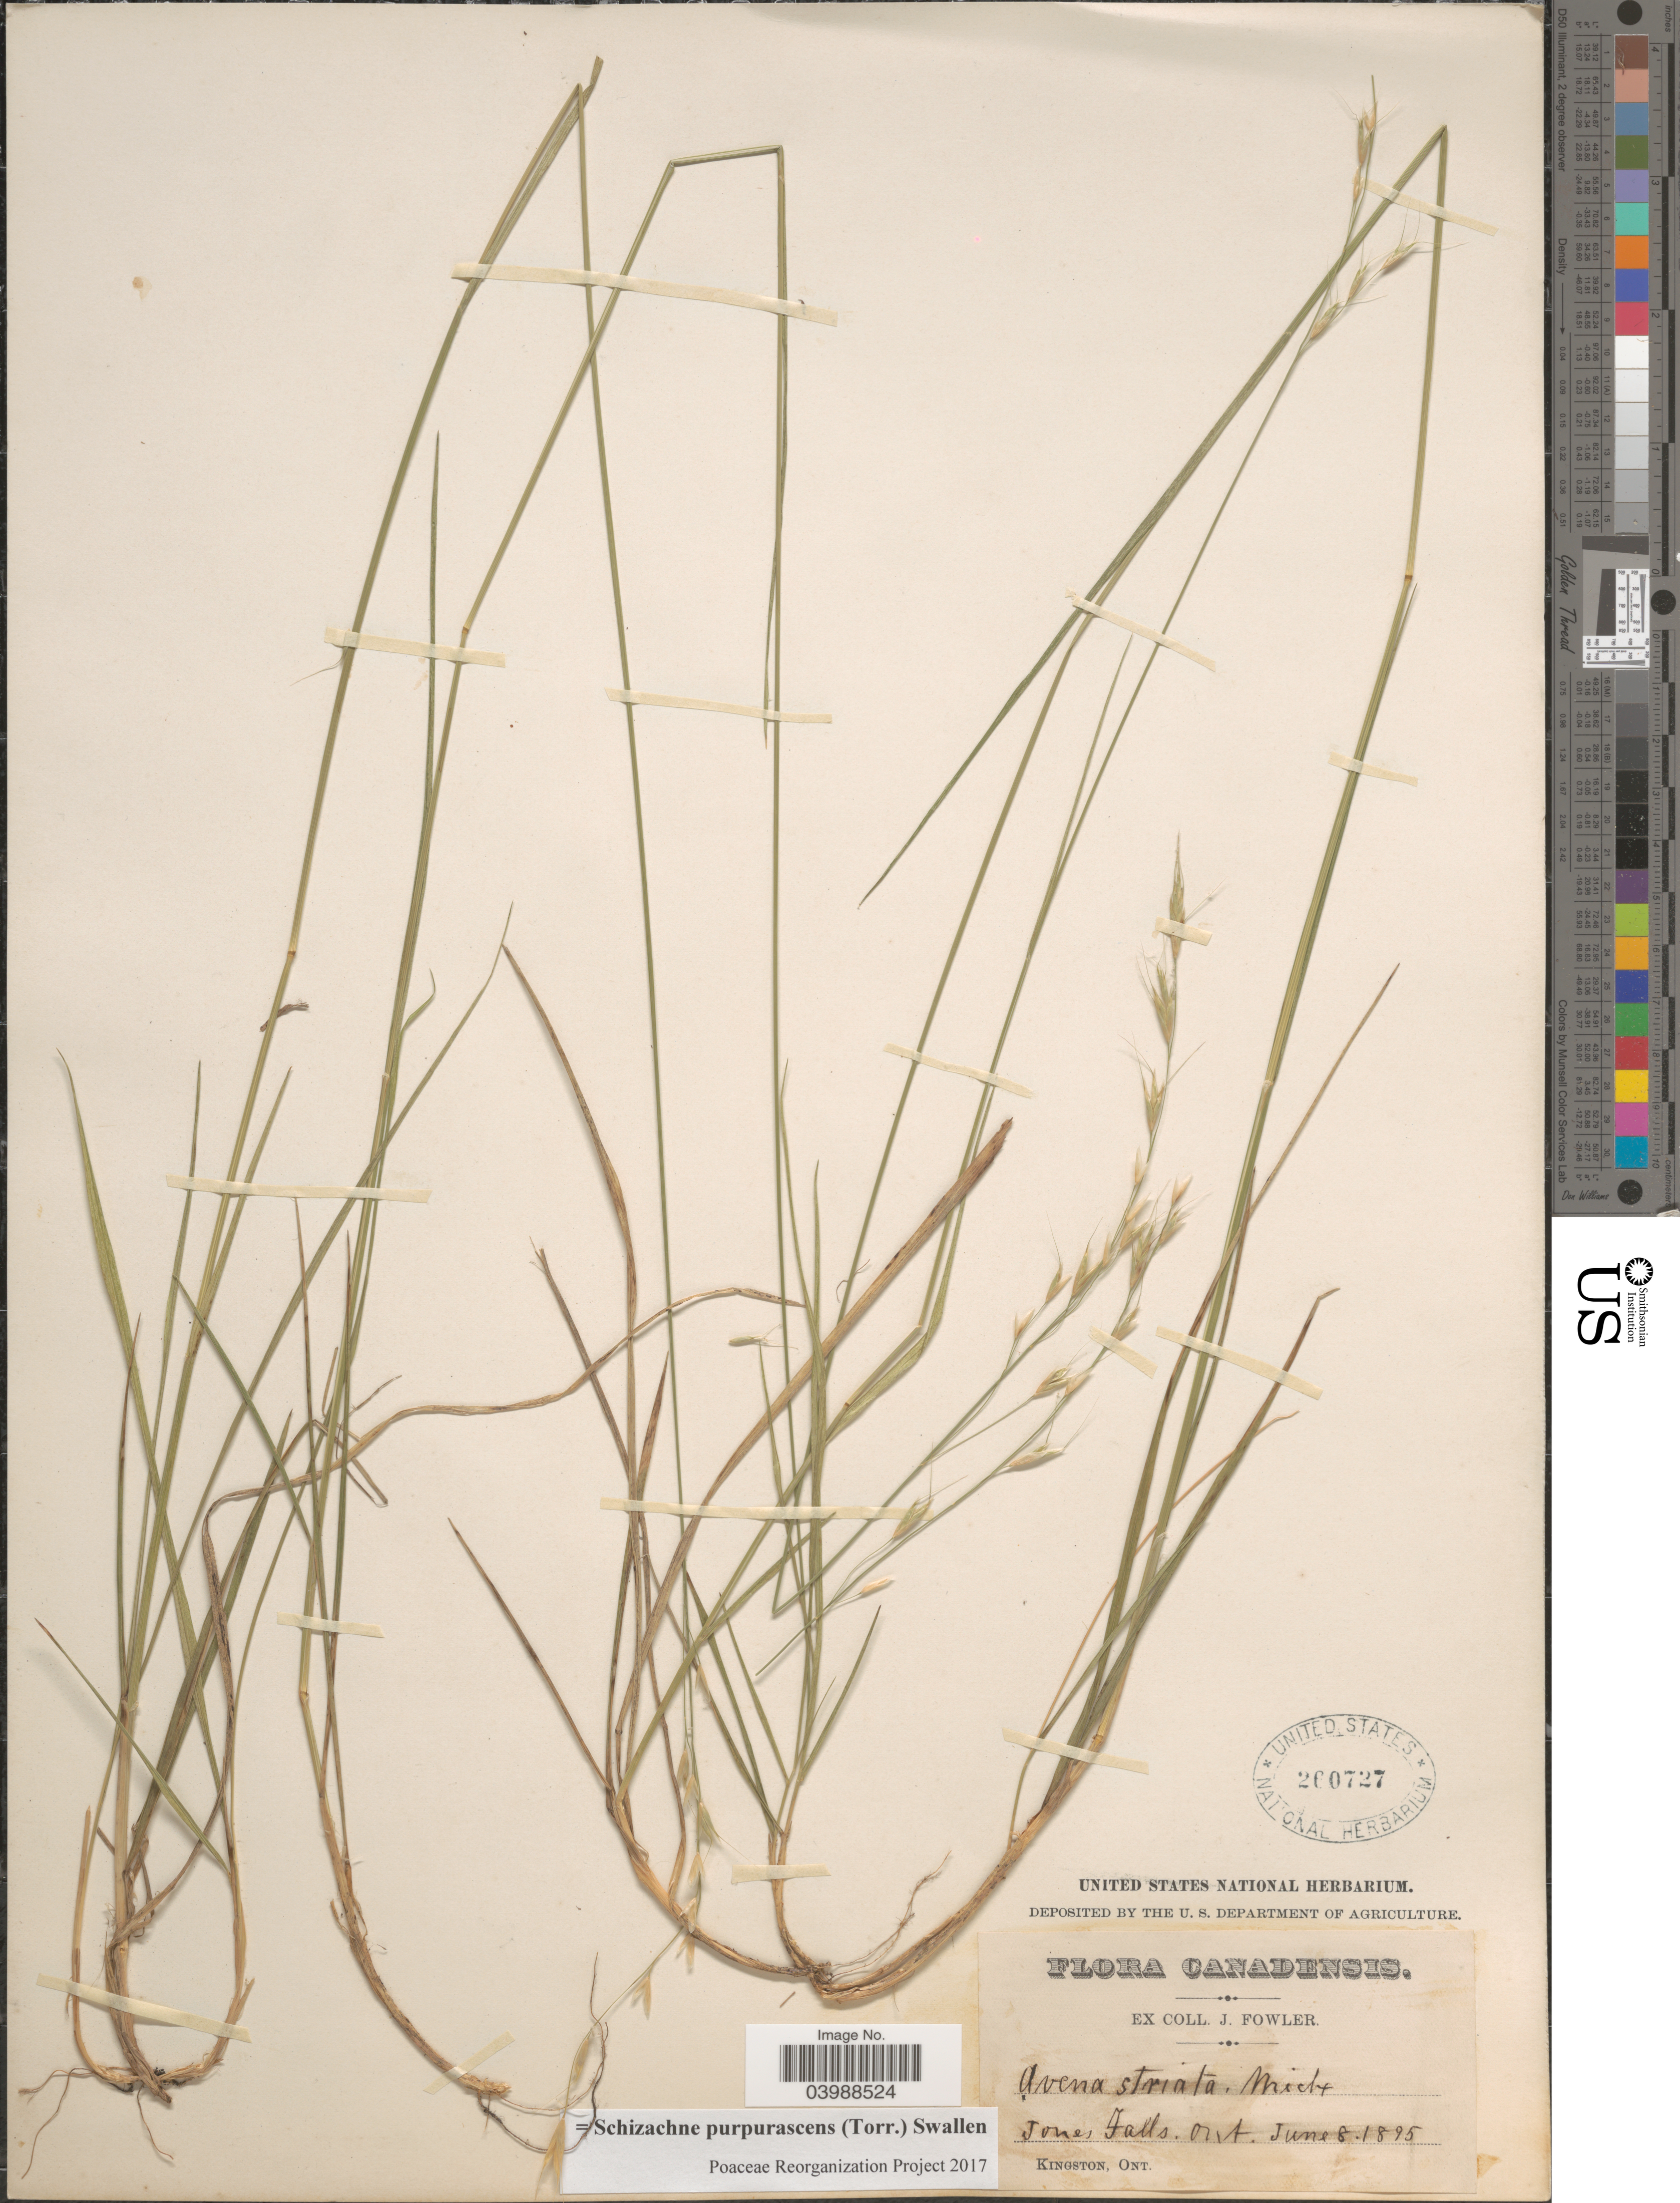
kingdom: Plantae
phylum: Tracheophyta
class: Liliopsida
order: Poales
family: Poaceae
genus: Schizachne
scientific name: Schizachne purpurascens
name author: (Torr.) Swallen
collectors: J. Fowler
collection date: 1895-06-08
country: Canada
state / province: Ontario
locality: Jones Falls.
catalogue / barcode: US 260727